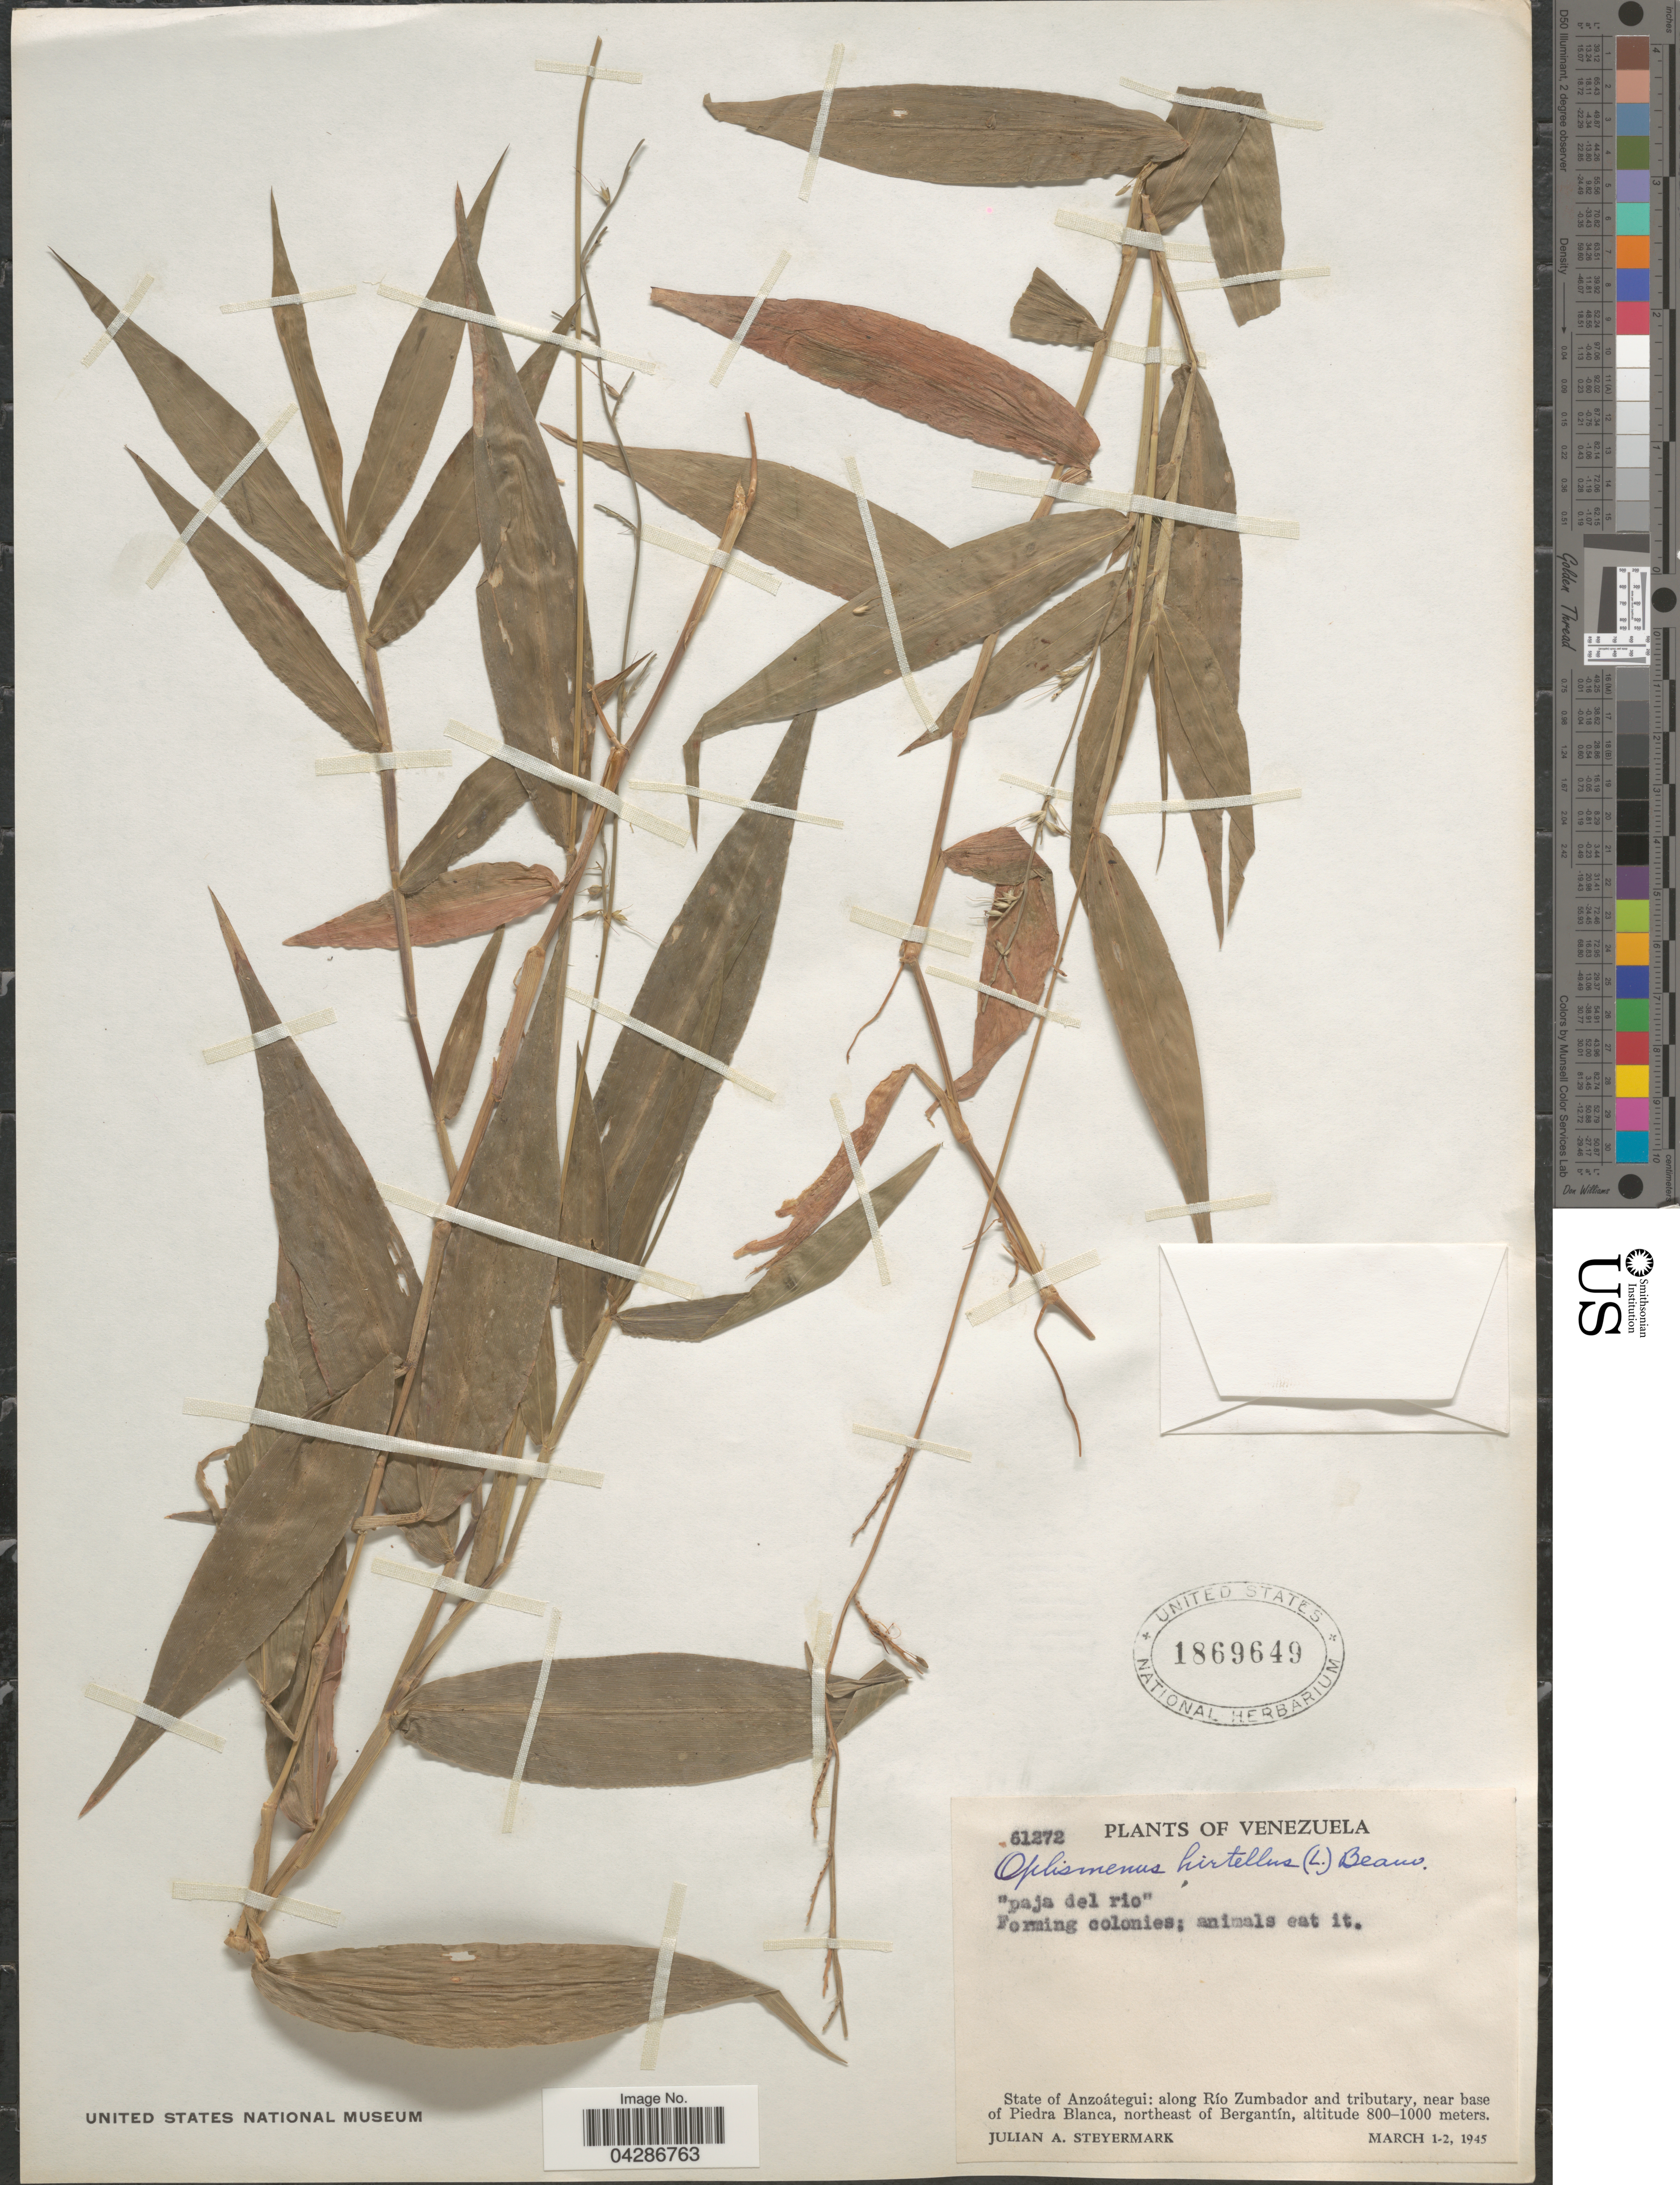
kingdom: Plantae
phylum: Tracheophyta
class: Liliopsida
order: Poales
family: Poaceae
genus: Oplismenus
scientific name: Oplismenus hirtellus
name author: (L.) P. Beauv.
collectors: J. Steyermark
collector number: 61272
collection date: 1945-03-01/1945-03-02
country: Venezuela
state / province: Anzoategui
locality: Along Río Zumbador and tributary, near base of Piedra Blanca, northeast of Bergantín.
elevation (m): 800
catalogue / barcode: US 1869649